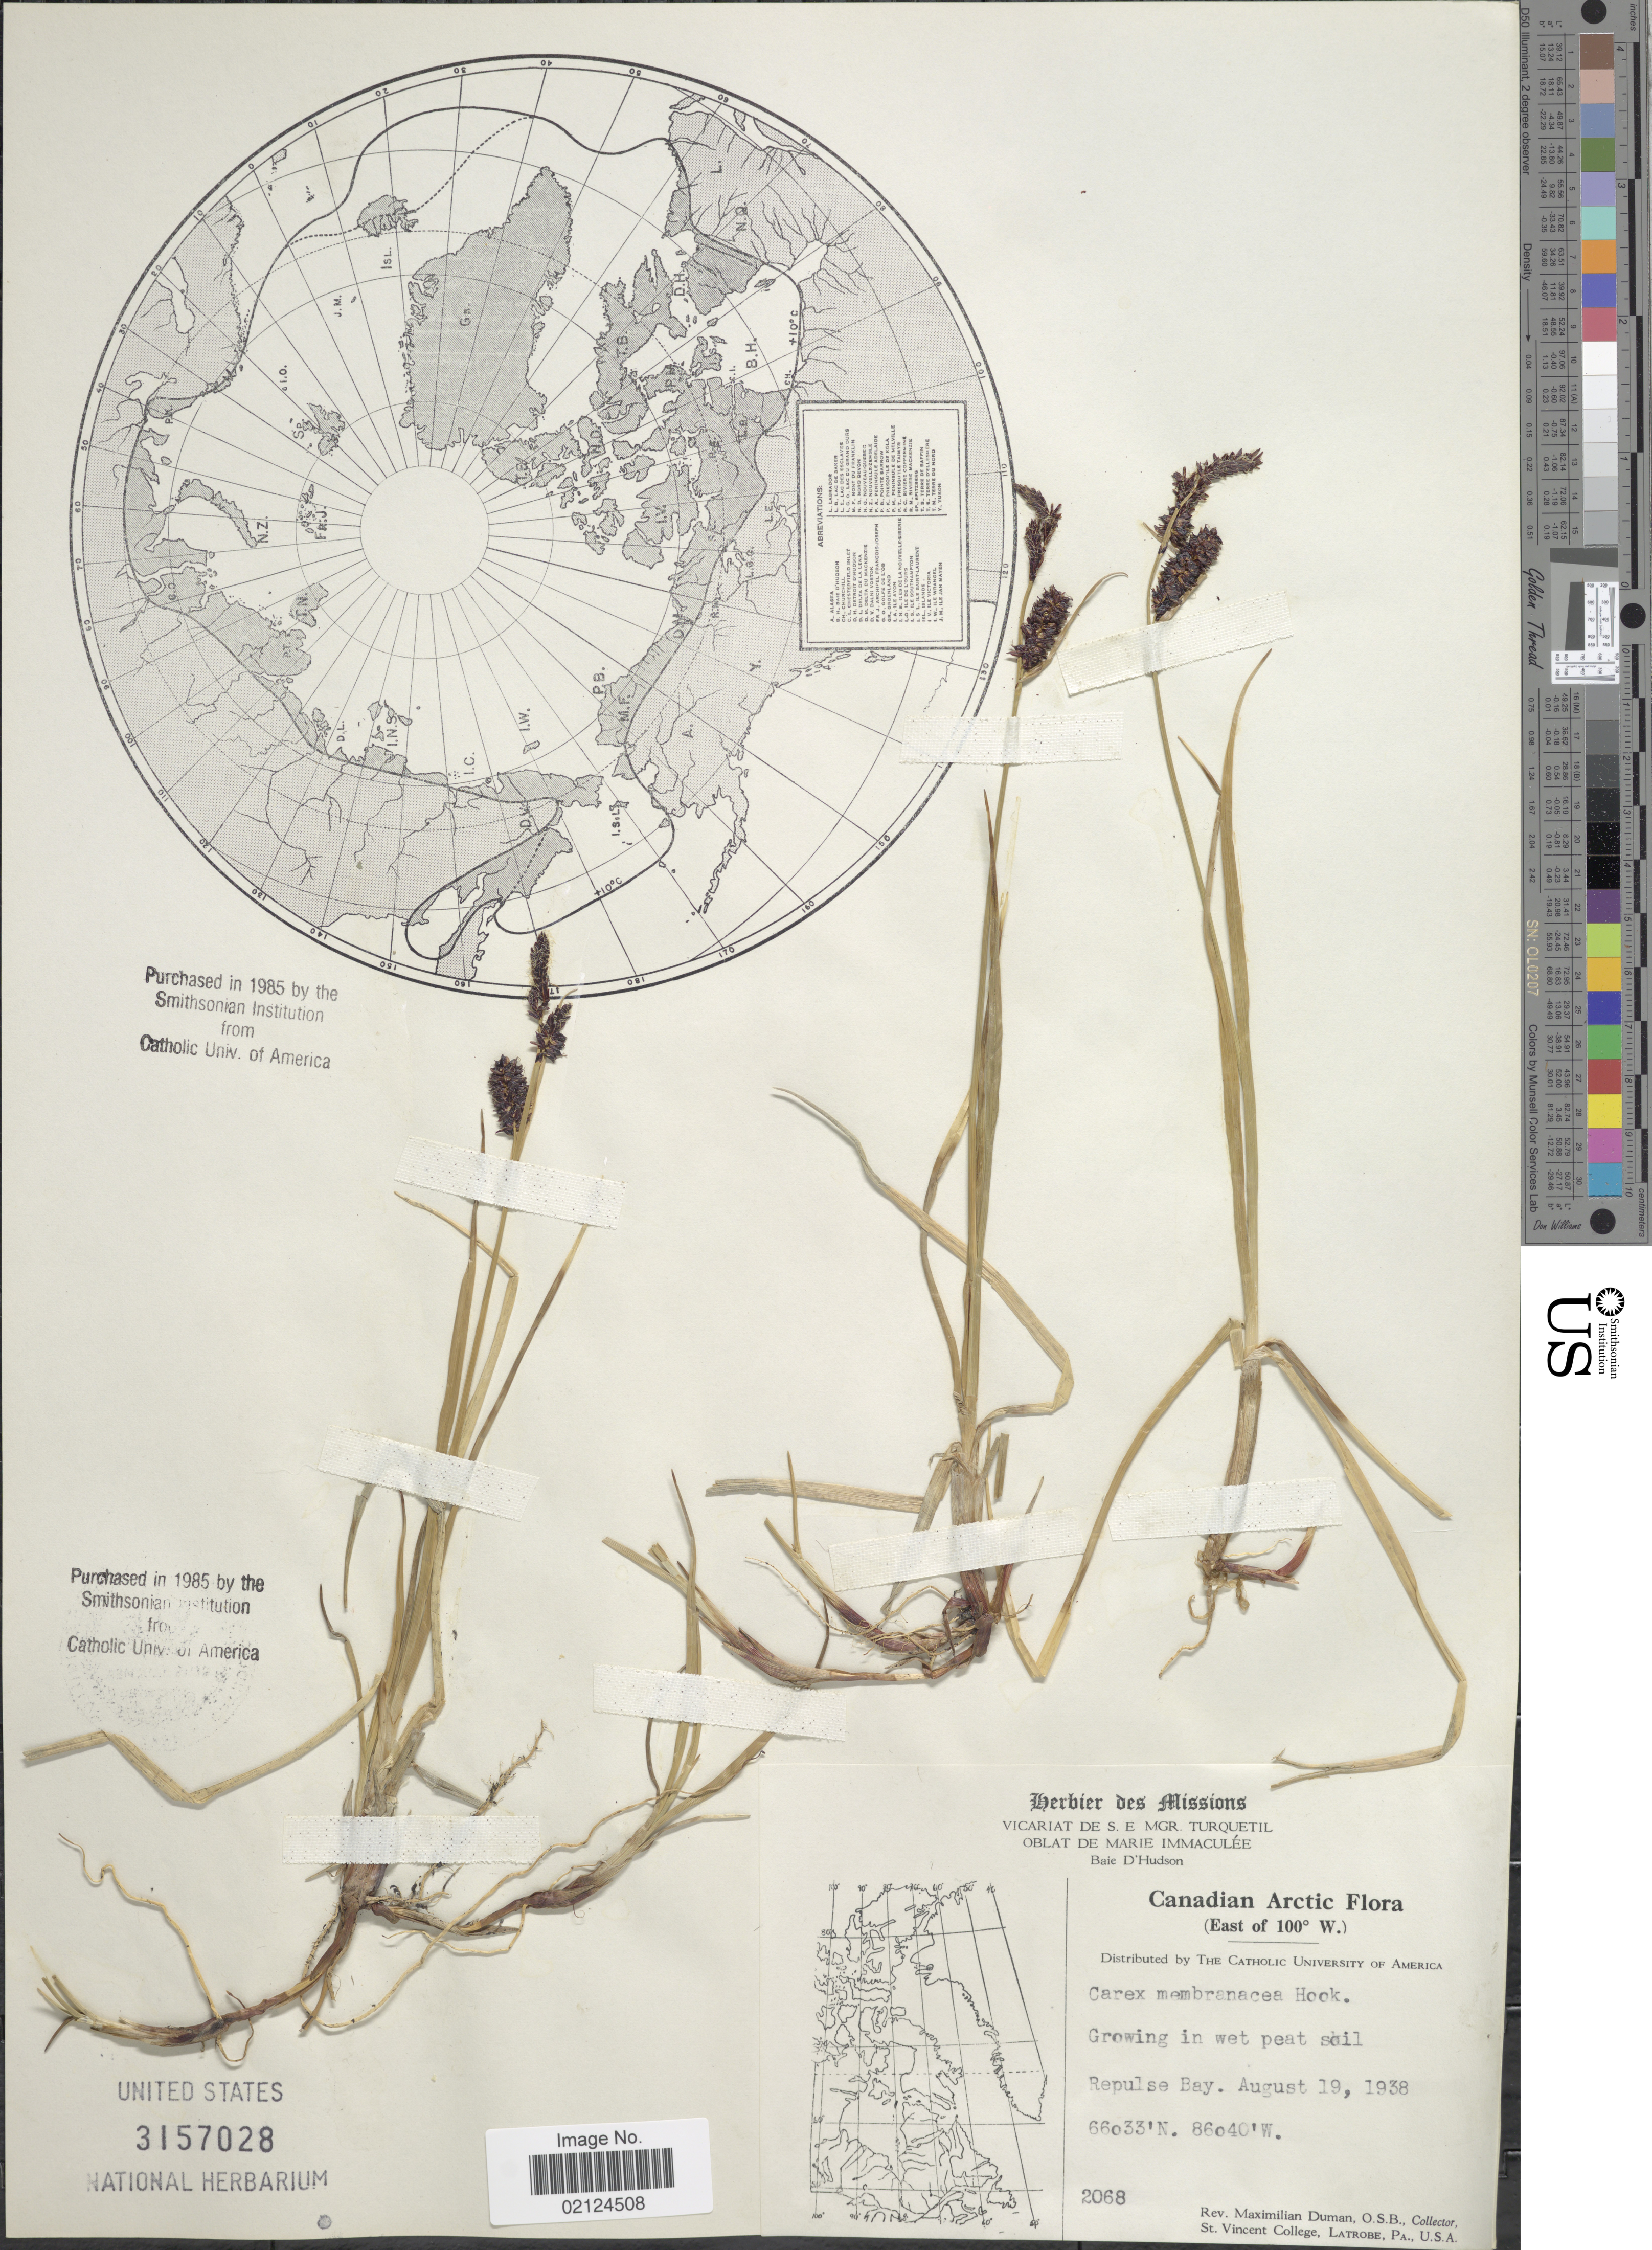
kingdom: Plantae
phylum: Tracheophyta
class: Liliopsida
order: Poales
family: Cyperaceae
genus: Carex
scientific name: Carex membranacea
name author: Hook.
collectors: M. Duman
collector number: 2068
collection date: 1938-08-19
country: Canada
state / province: Nunavut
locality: Arctic, (East of 100° W.) Repulse Bay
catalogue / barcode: US 3157028